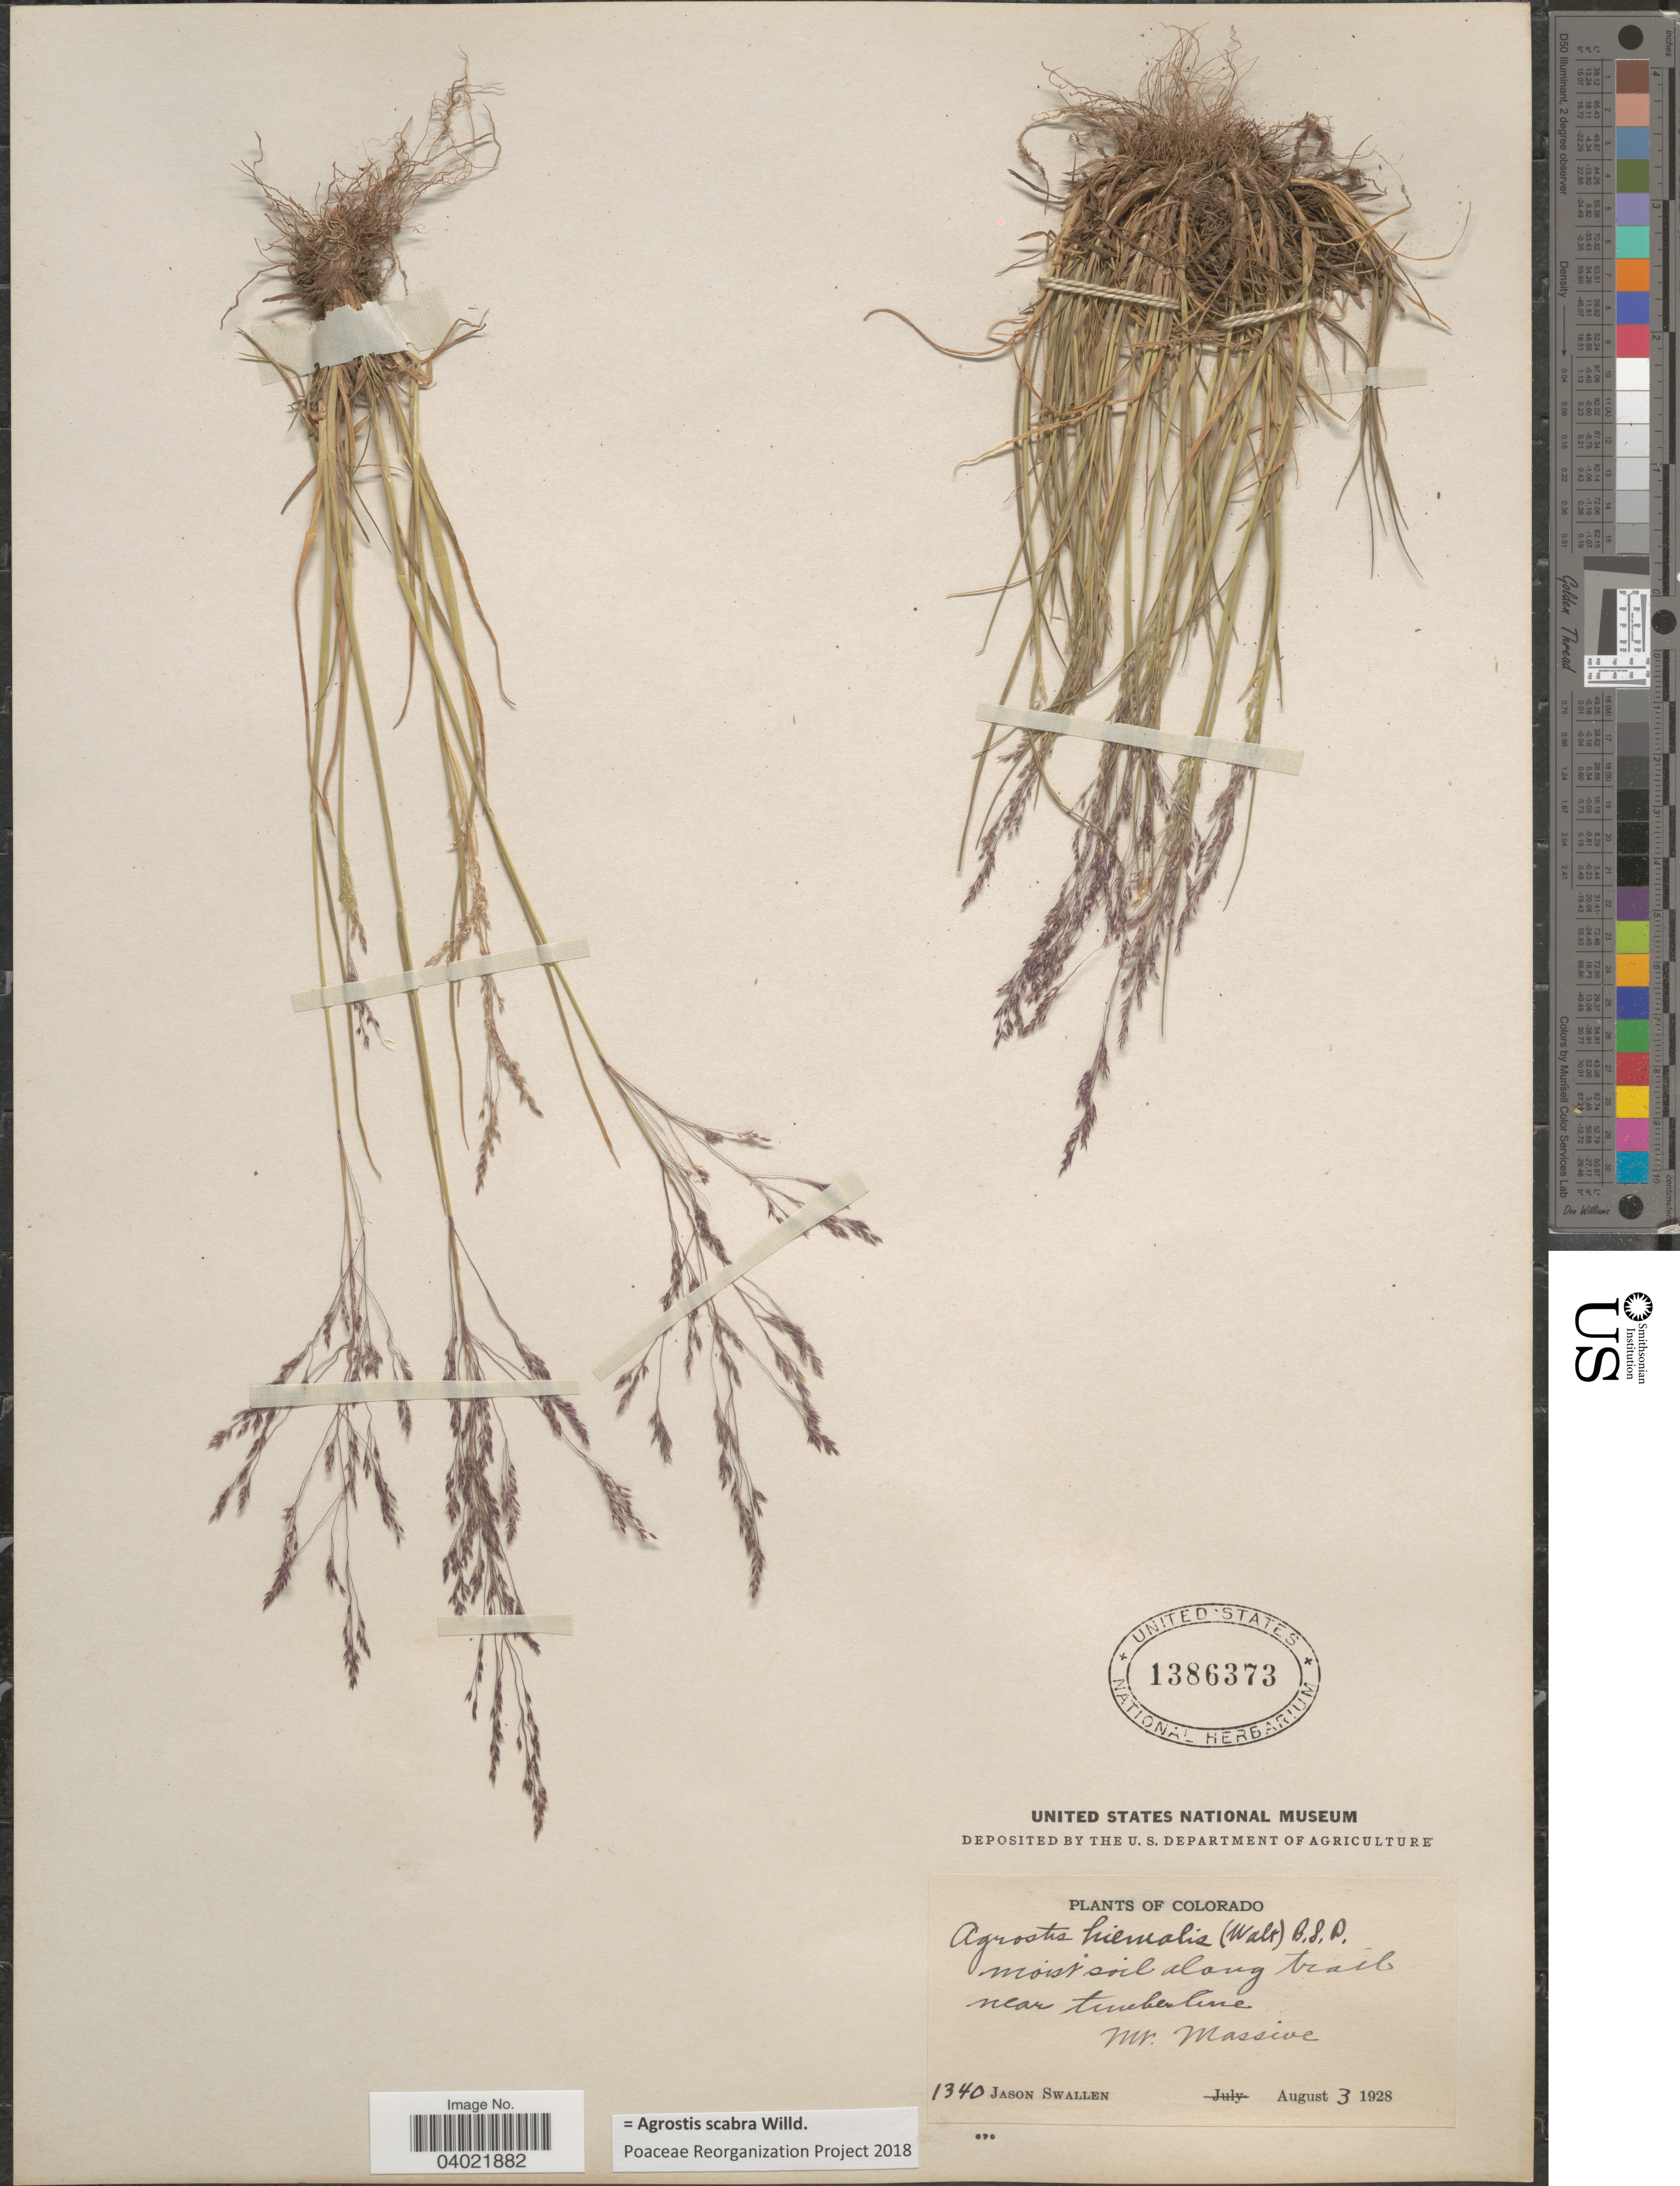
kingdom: Plantae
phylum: Tracheophyta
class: Liliopsida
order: Poales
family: Poaceae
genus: Agrostis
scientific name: Agrostis scabra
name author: Willd.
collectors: J. R. Swallen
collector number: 1340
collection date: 1928-08-03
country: United States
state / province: Colorado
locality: Along trail near timberline. Mt. Massive.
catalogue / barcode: US 1386373